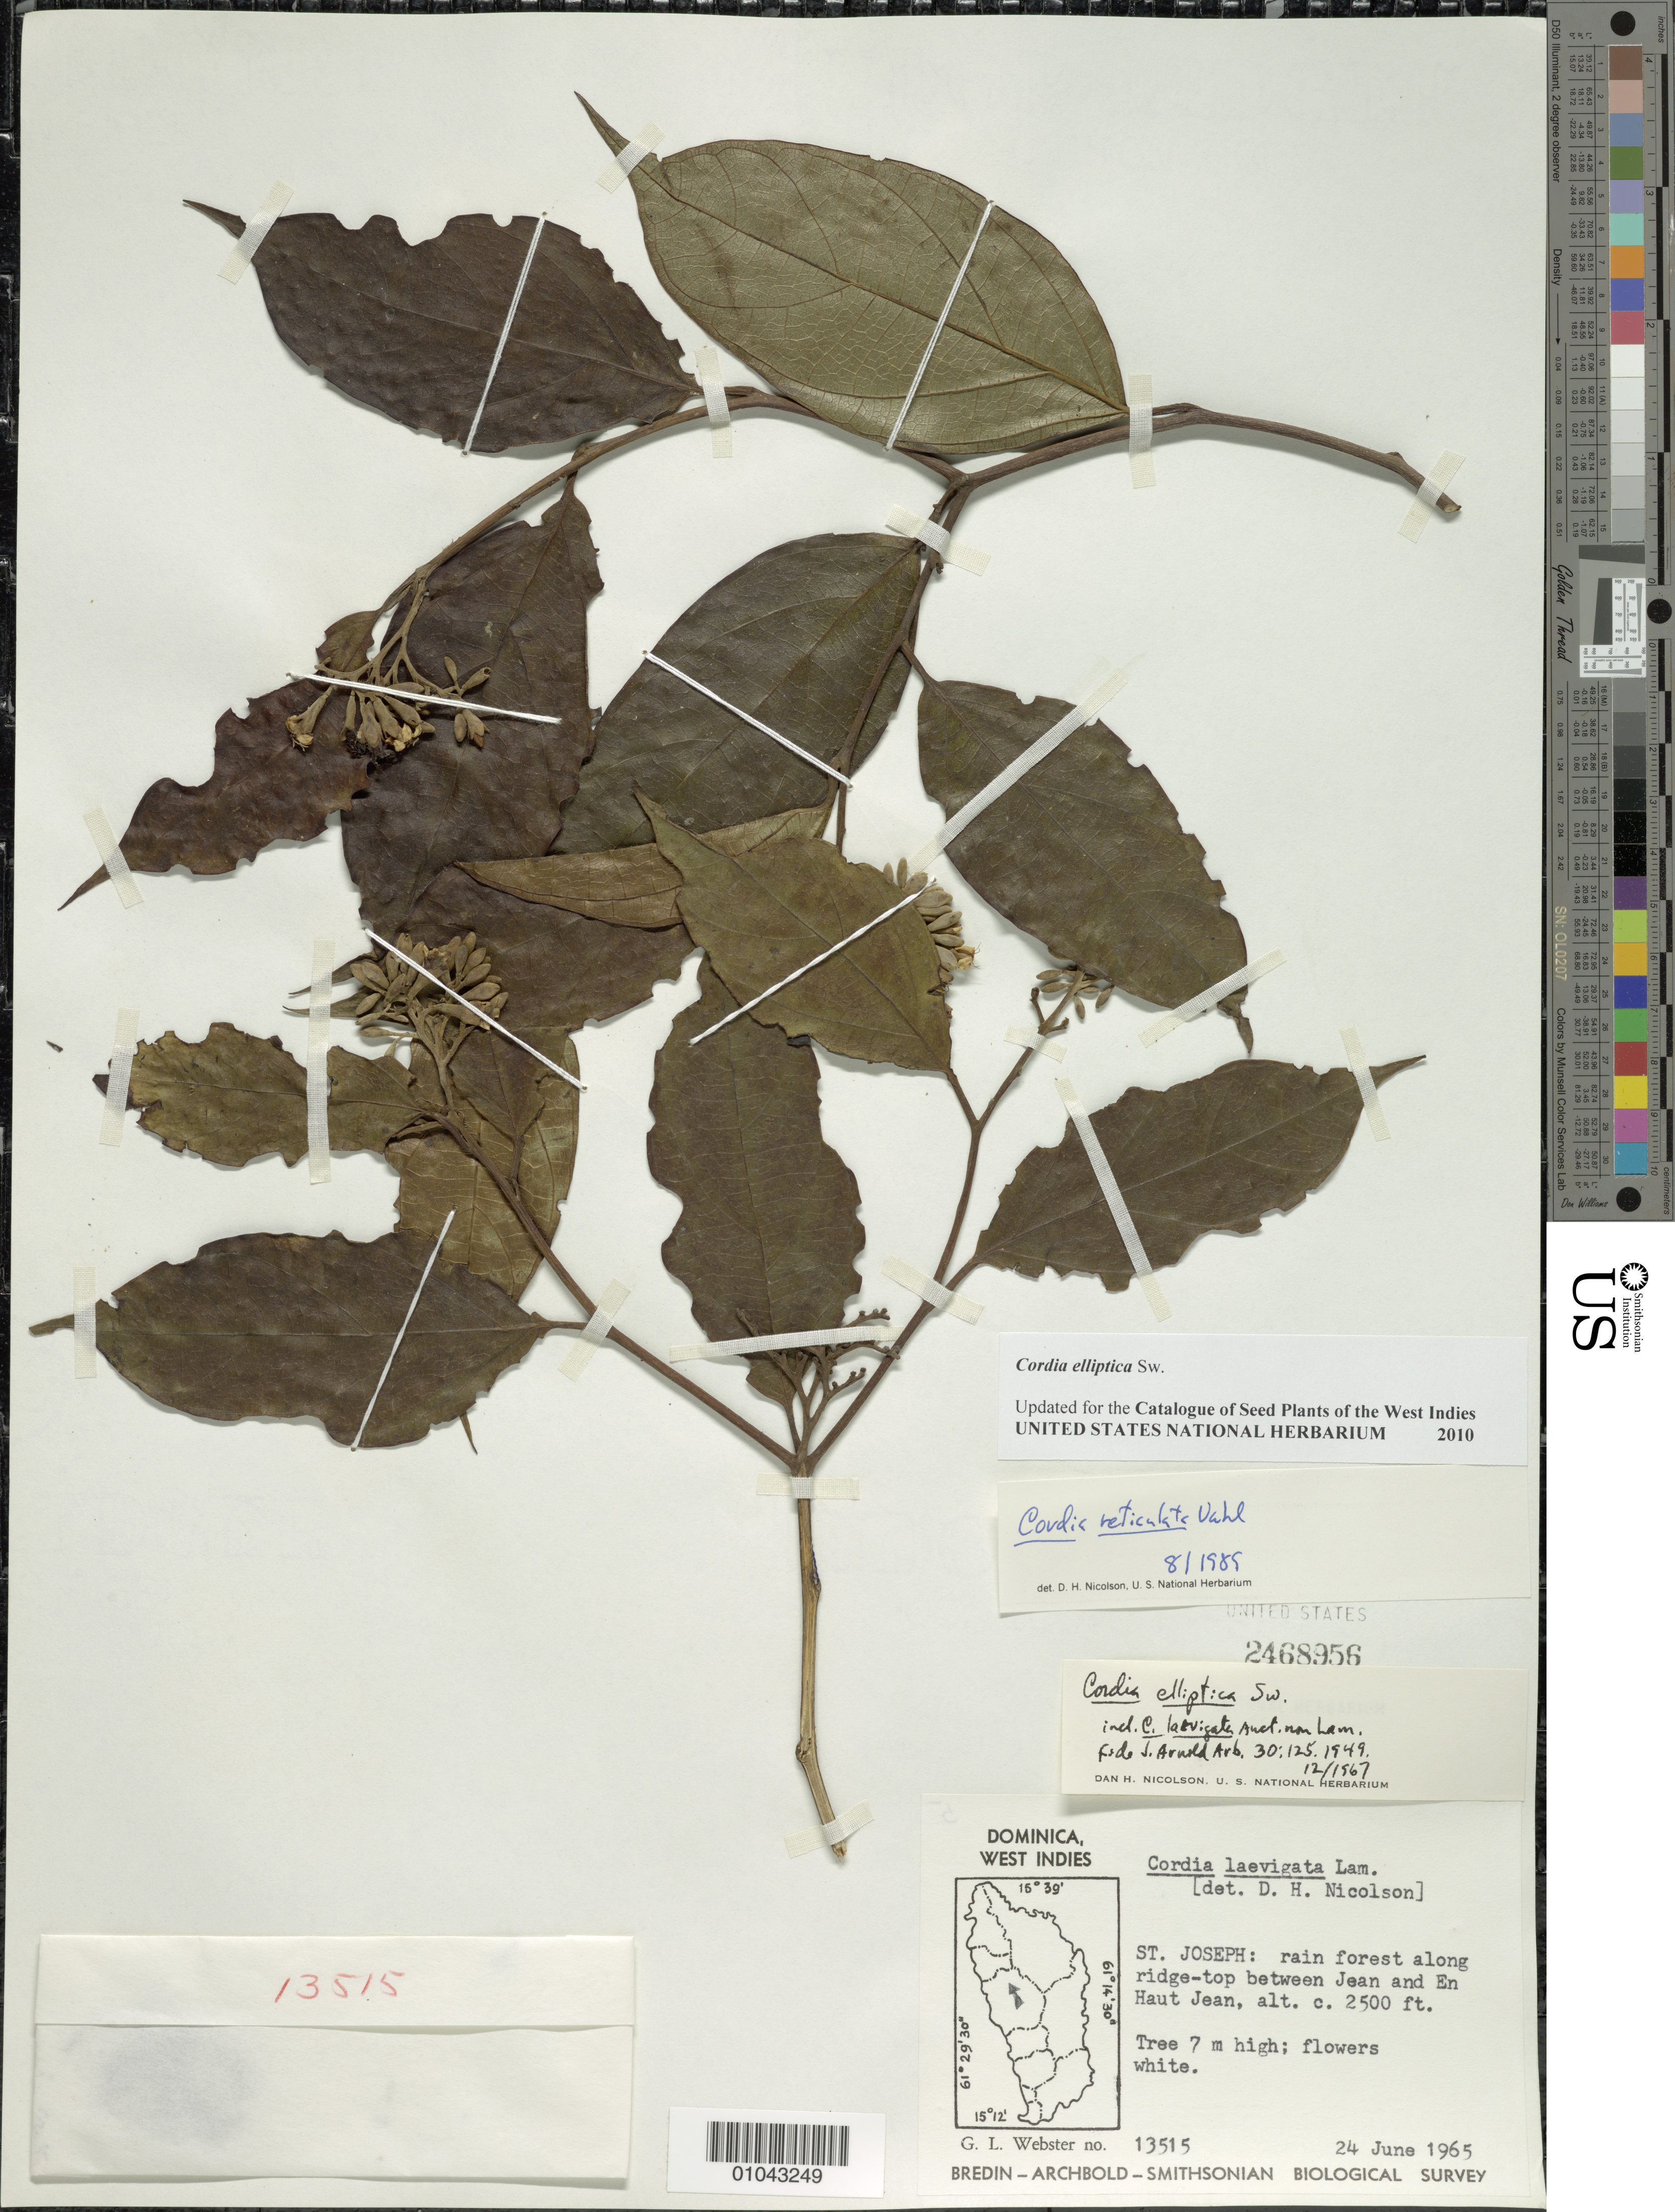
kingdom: Plantae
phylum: Tracheophyta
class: Magnoliopsida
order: Boraginales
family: Cordiaceae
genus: Cordia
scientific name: Cordia elliptica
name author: Sw.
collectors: G. L. Webster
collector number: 13515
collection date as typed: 24 Jun 1965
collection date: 1965-06-24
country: Dominica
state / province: St. Joseph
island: Dominica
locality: Between Jean and En Haut Jean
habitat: Rainforest along ridge-top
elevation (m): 762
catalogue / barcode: US 2468956